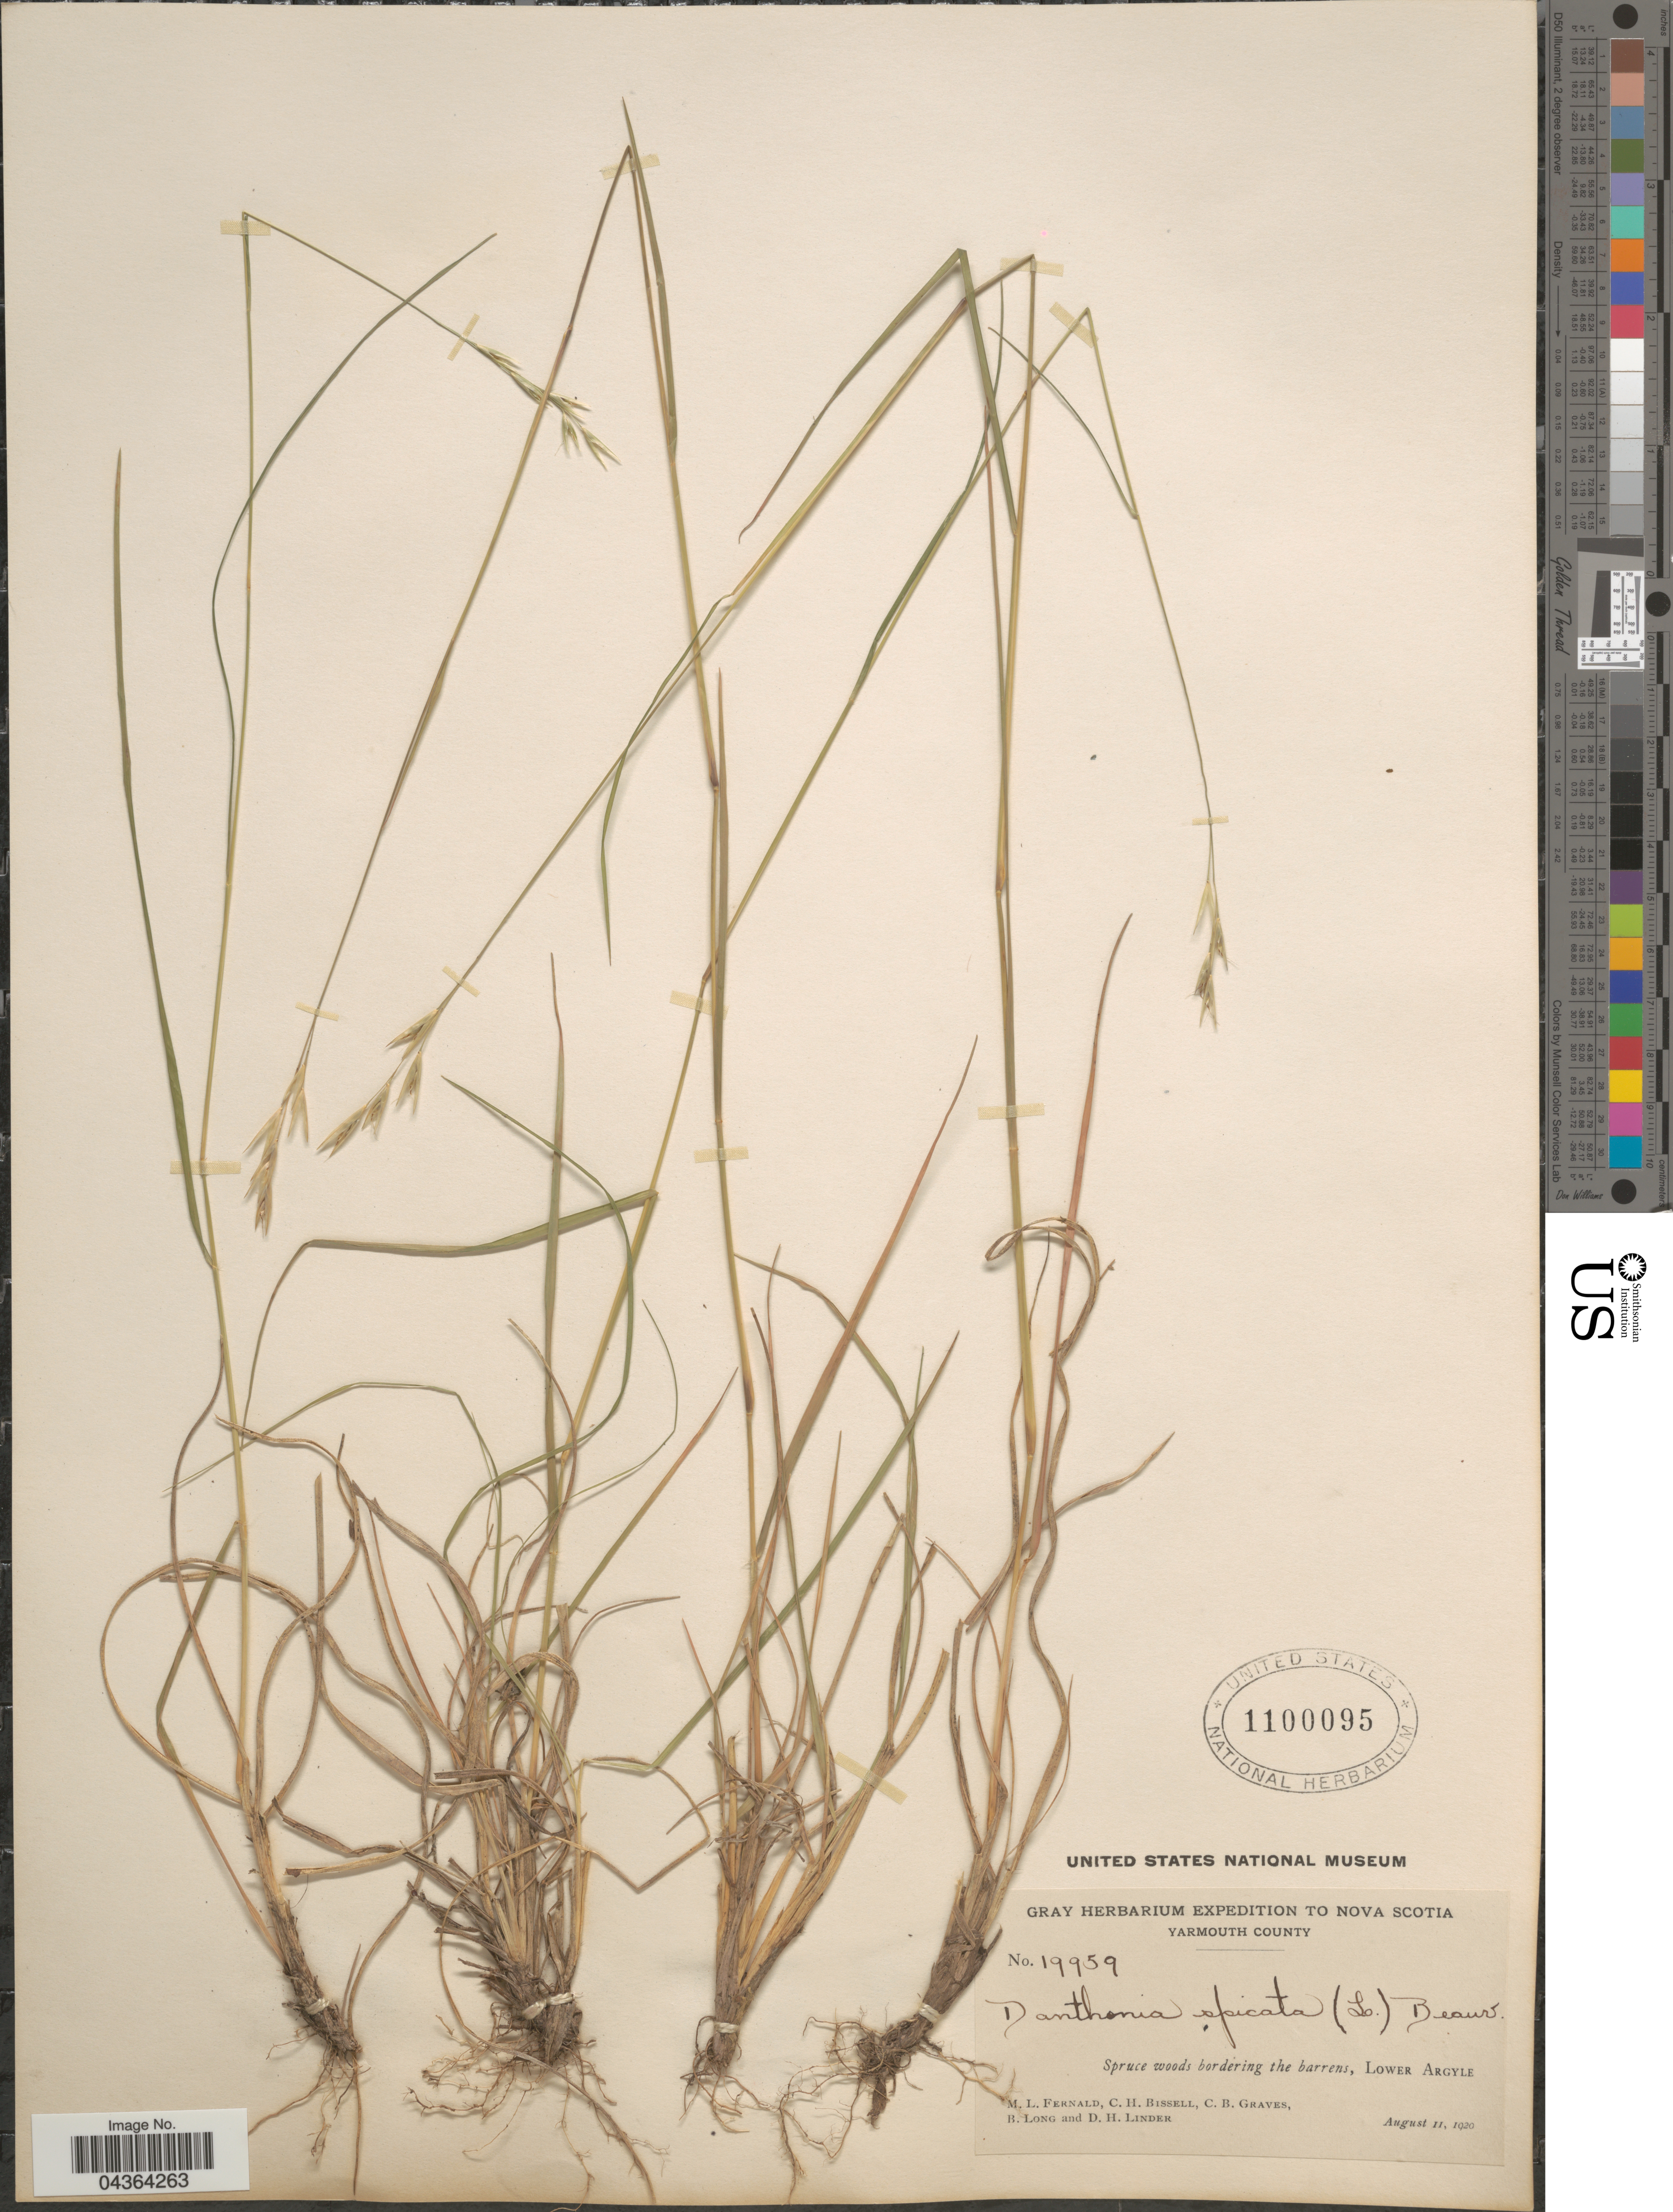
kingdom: Plantae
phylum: Tracheophyta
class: Liliopsida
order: Poales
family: Poaceae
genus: Danthonia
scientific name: Danthonia spicata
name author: (L.) P. Beauv. ex Roem. & Schult.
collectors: M. L. Fernald, C. Bissell, C. Graves, B. Long & D. Linder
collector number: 19959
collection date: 1920-08-11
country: Canada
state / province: Nova Scotia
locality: Expedition to Nova Scotia. Yarmouth County. Spruce woods bordering the barrens, Lower Argyle.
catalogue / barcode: US 1100095